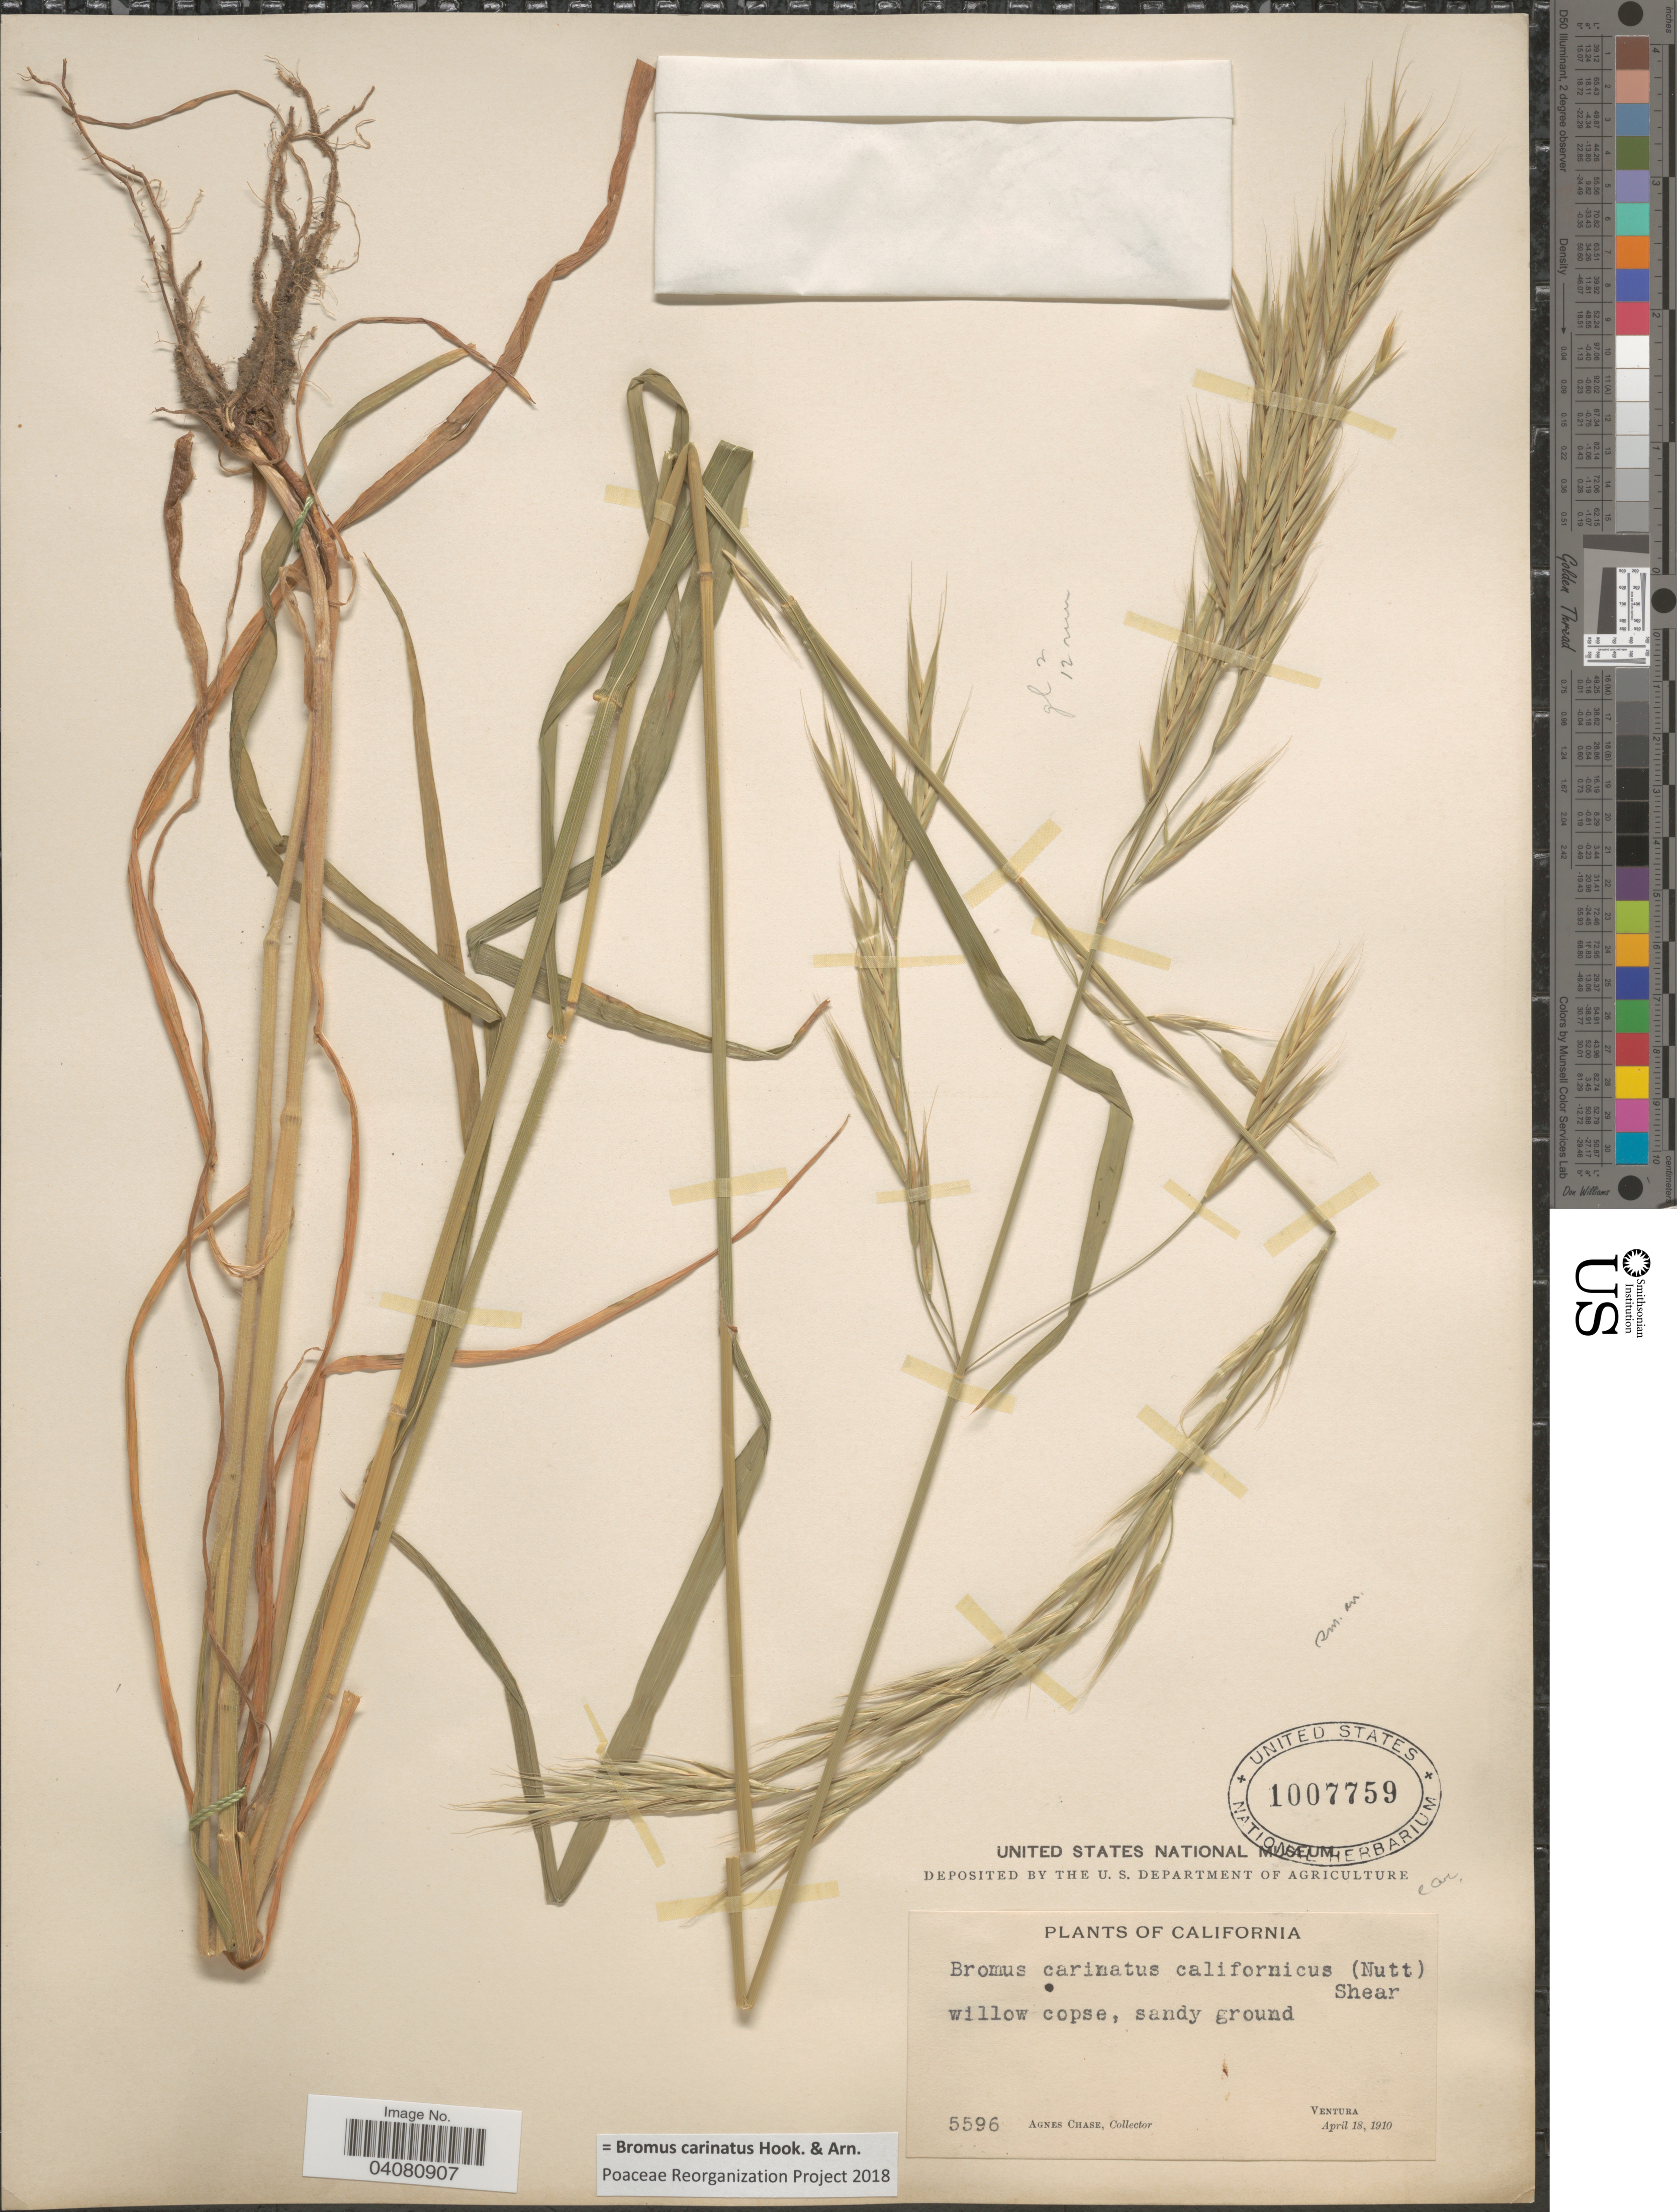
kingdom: Plantae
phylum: Tracheophyta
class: Liliopsida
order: Poales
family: Poaceae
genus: Bromus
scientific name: Bromus carinatus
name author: Hook. & Arn.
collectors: A. Chase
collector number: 5596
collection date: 1910-04-18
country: United States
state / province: California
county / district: Ventura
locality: Willow copse, sandy ground. Ventura.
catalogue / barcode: US 1007759